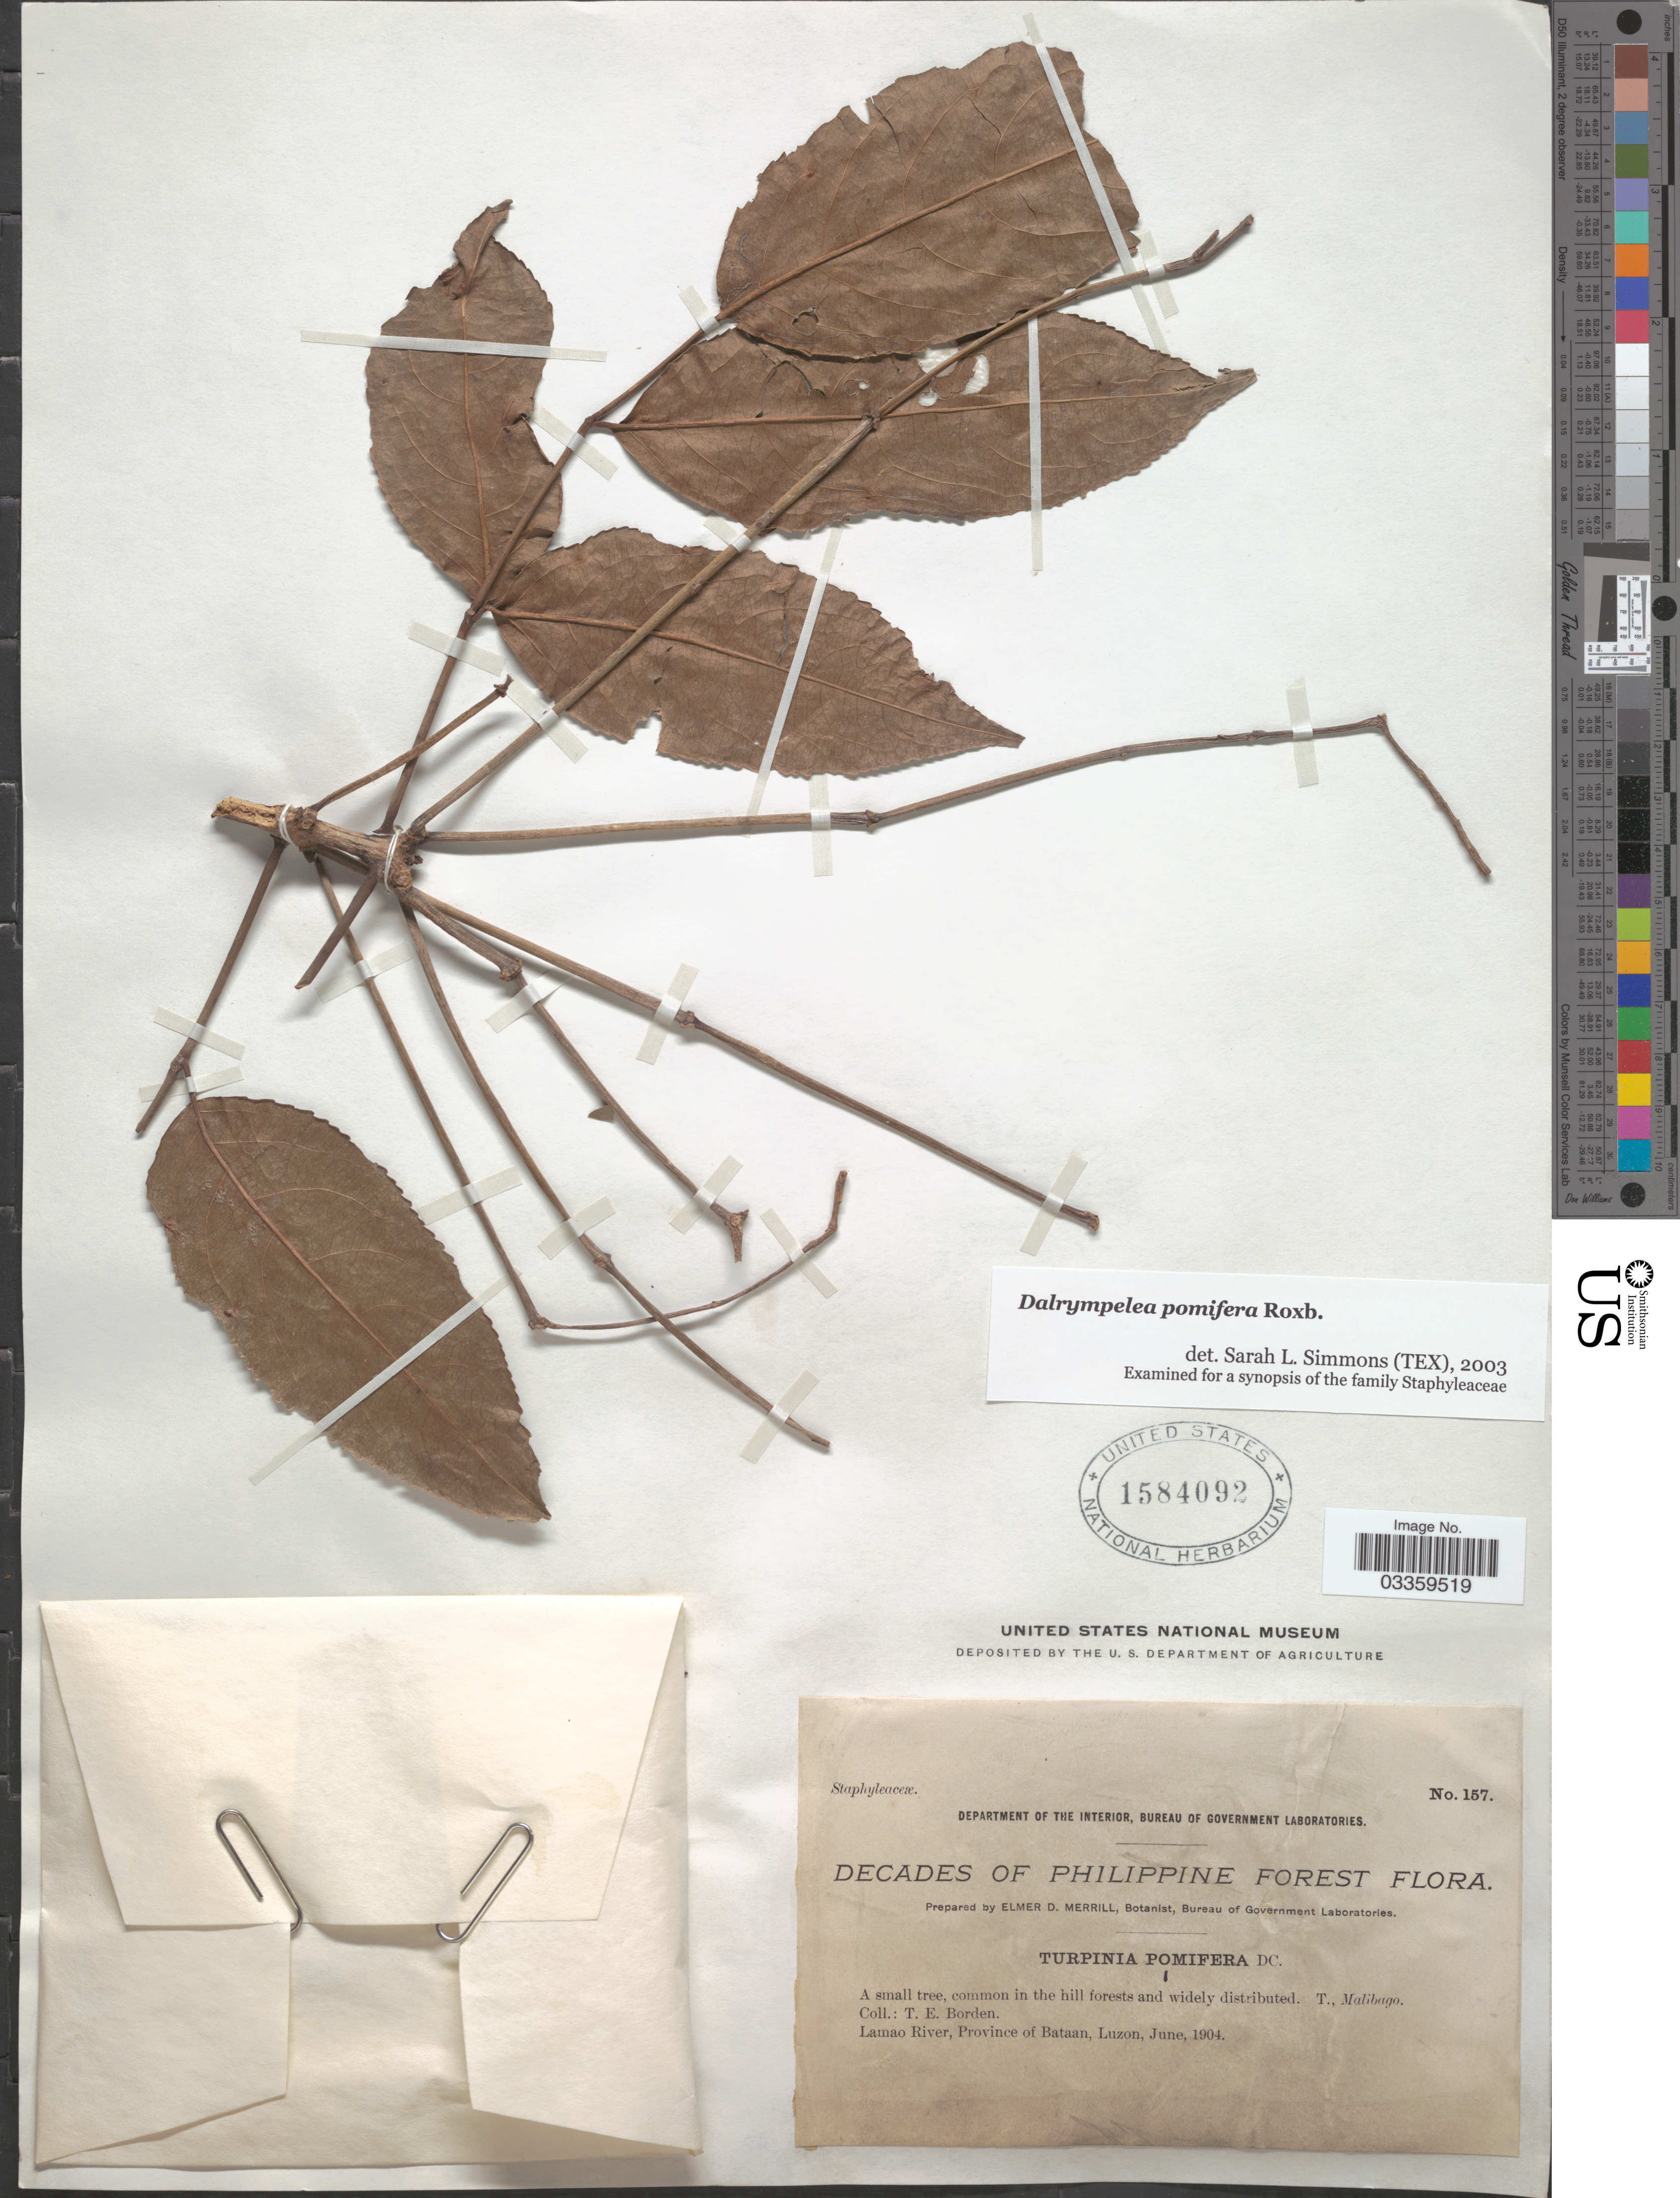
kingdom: Plantae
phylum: Tracheophyta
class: Magnoliopsida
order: Crossosomatales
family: Staphyleaceae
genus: Dalrympelea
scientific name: Dalrympelea pomifera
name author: Roxb.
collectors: T. E. Borden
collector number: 157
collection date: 1904-06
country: Philippines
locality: Lamao River, Province of Bataan, Luzon.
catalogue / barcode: US 1584092